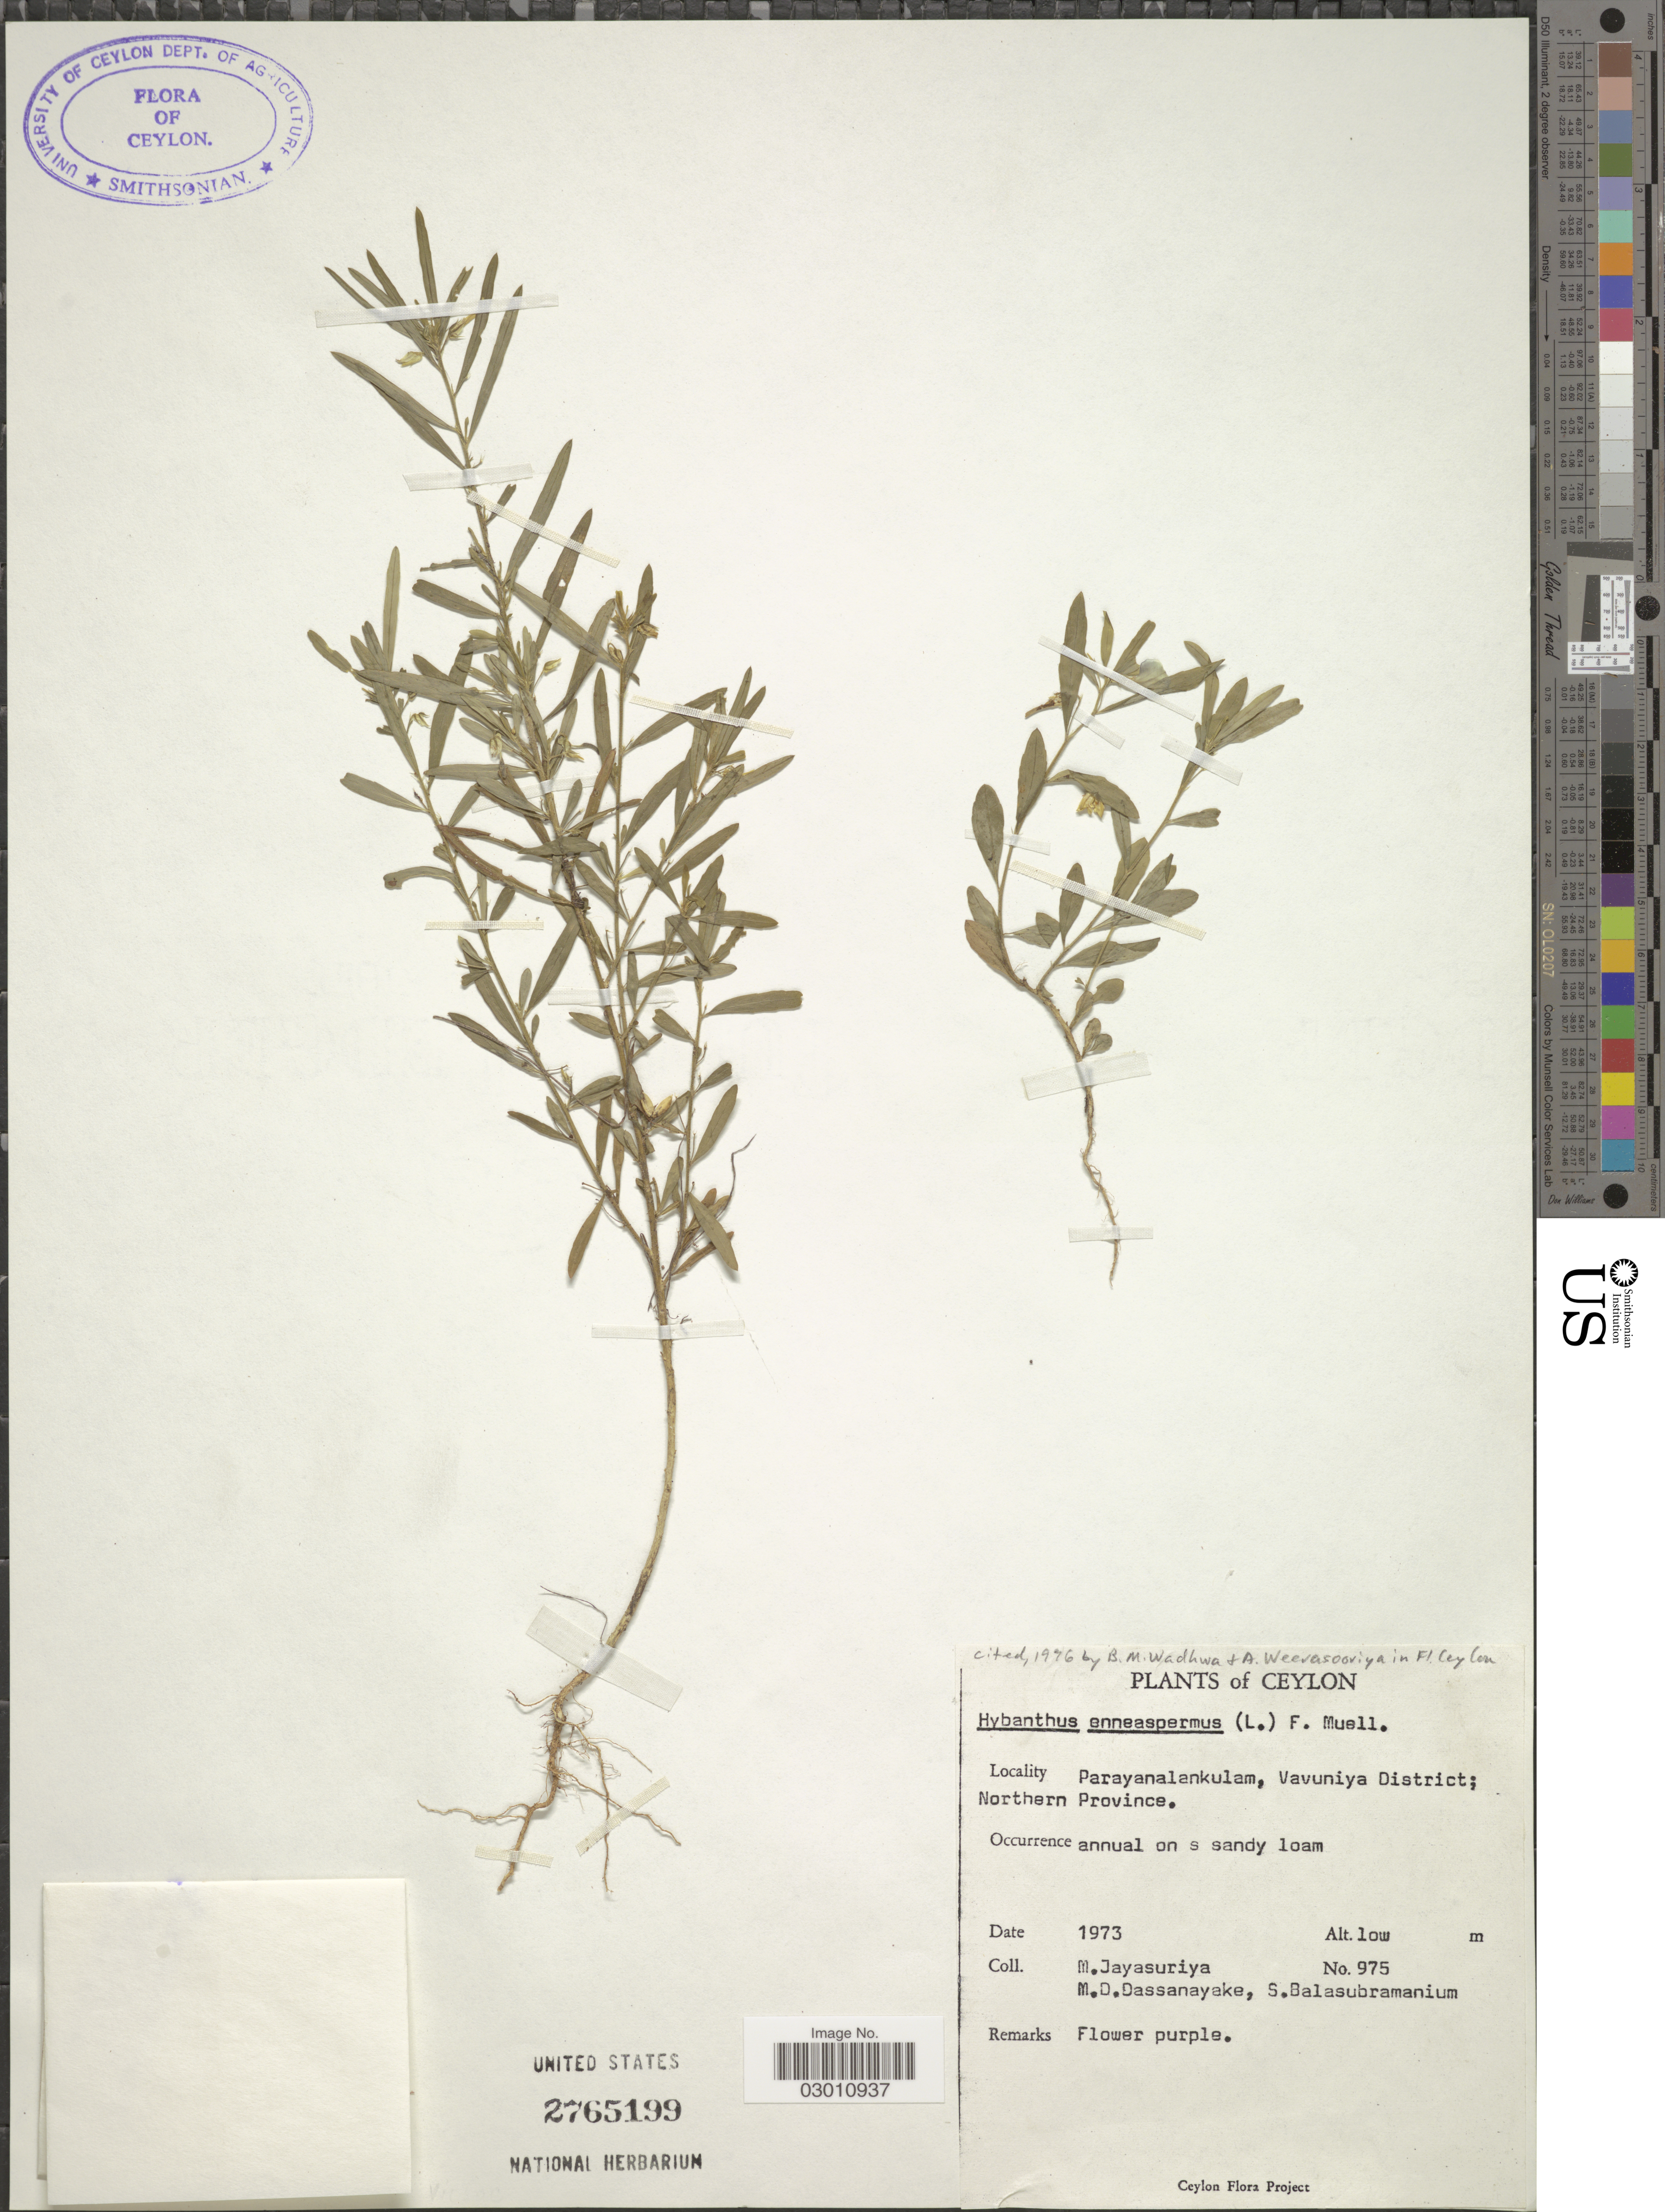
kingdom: Plantae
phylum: Tracheophyta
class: Magnoliopsida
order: Malpighiales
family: Violaceae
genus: Pigea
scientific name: Pigea enneasperma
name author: (L.) P.I. Forst.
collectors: M. Jayasuriya, M. D. Dassanayake & S. Balasubramanium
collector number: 975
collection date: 1973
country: Sri Lanka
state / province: Northern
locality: Ceylon. Parayanalankulam, Vavuniya District.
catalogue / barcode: US 2765199